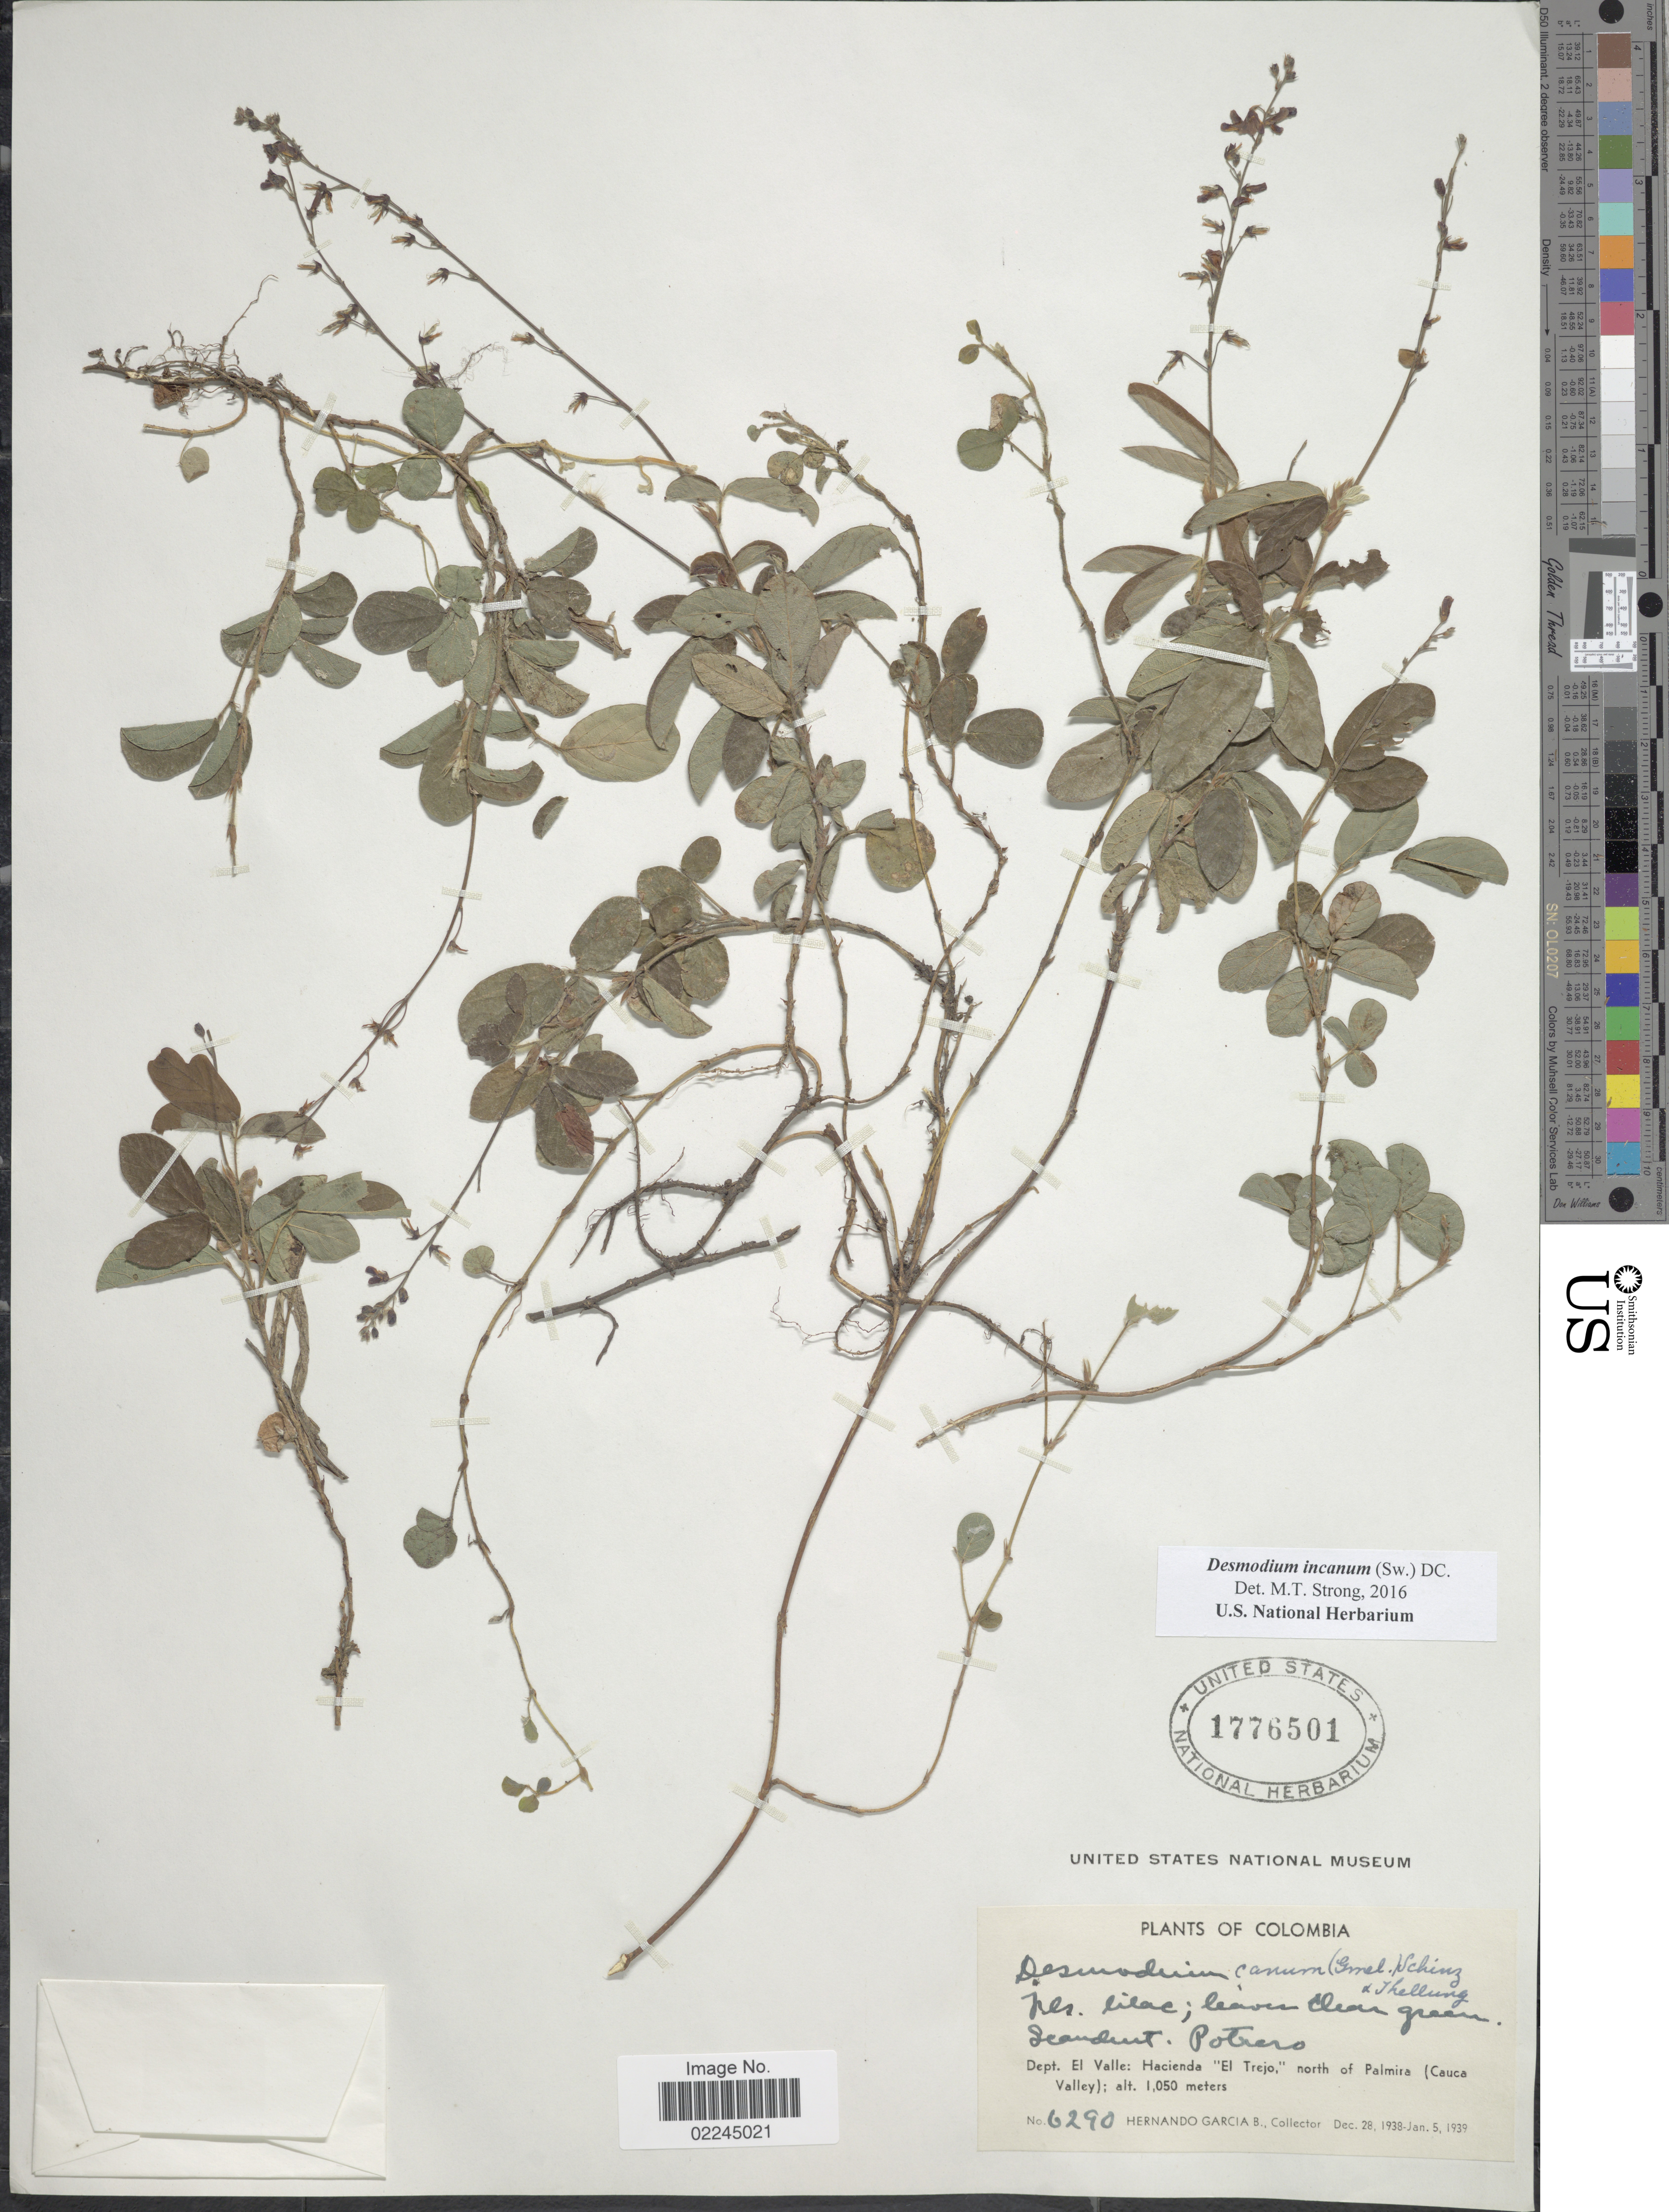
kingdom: Plantae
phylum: Tracheophyta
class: Magnoliopsida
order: Fabales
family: Fabaceae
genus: Desmodium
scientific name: Desmodium incanum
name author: (Sw.) DC.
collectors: H. García Barriga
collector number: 6290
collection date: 1938-12-28/1939-01-05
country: Colombia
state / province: Valle del Cauca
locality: Dept. El Valle, Hacienda El Trejo, north of Palmira (Cauca Valley)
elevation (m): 1050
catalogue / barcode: US 1776501